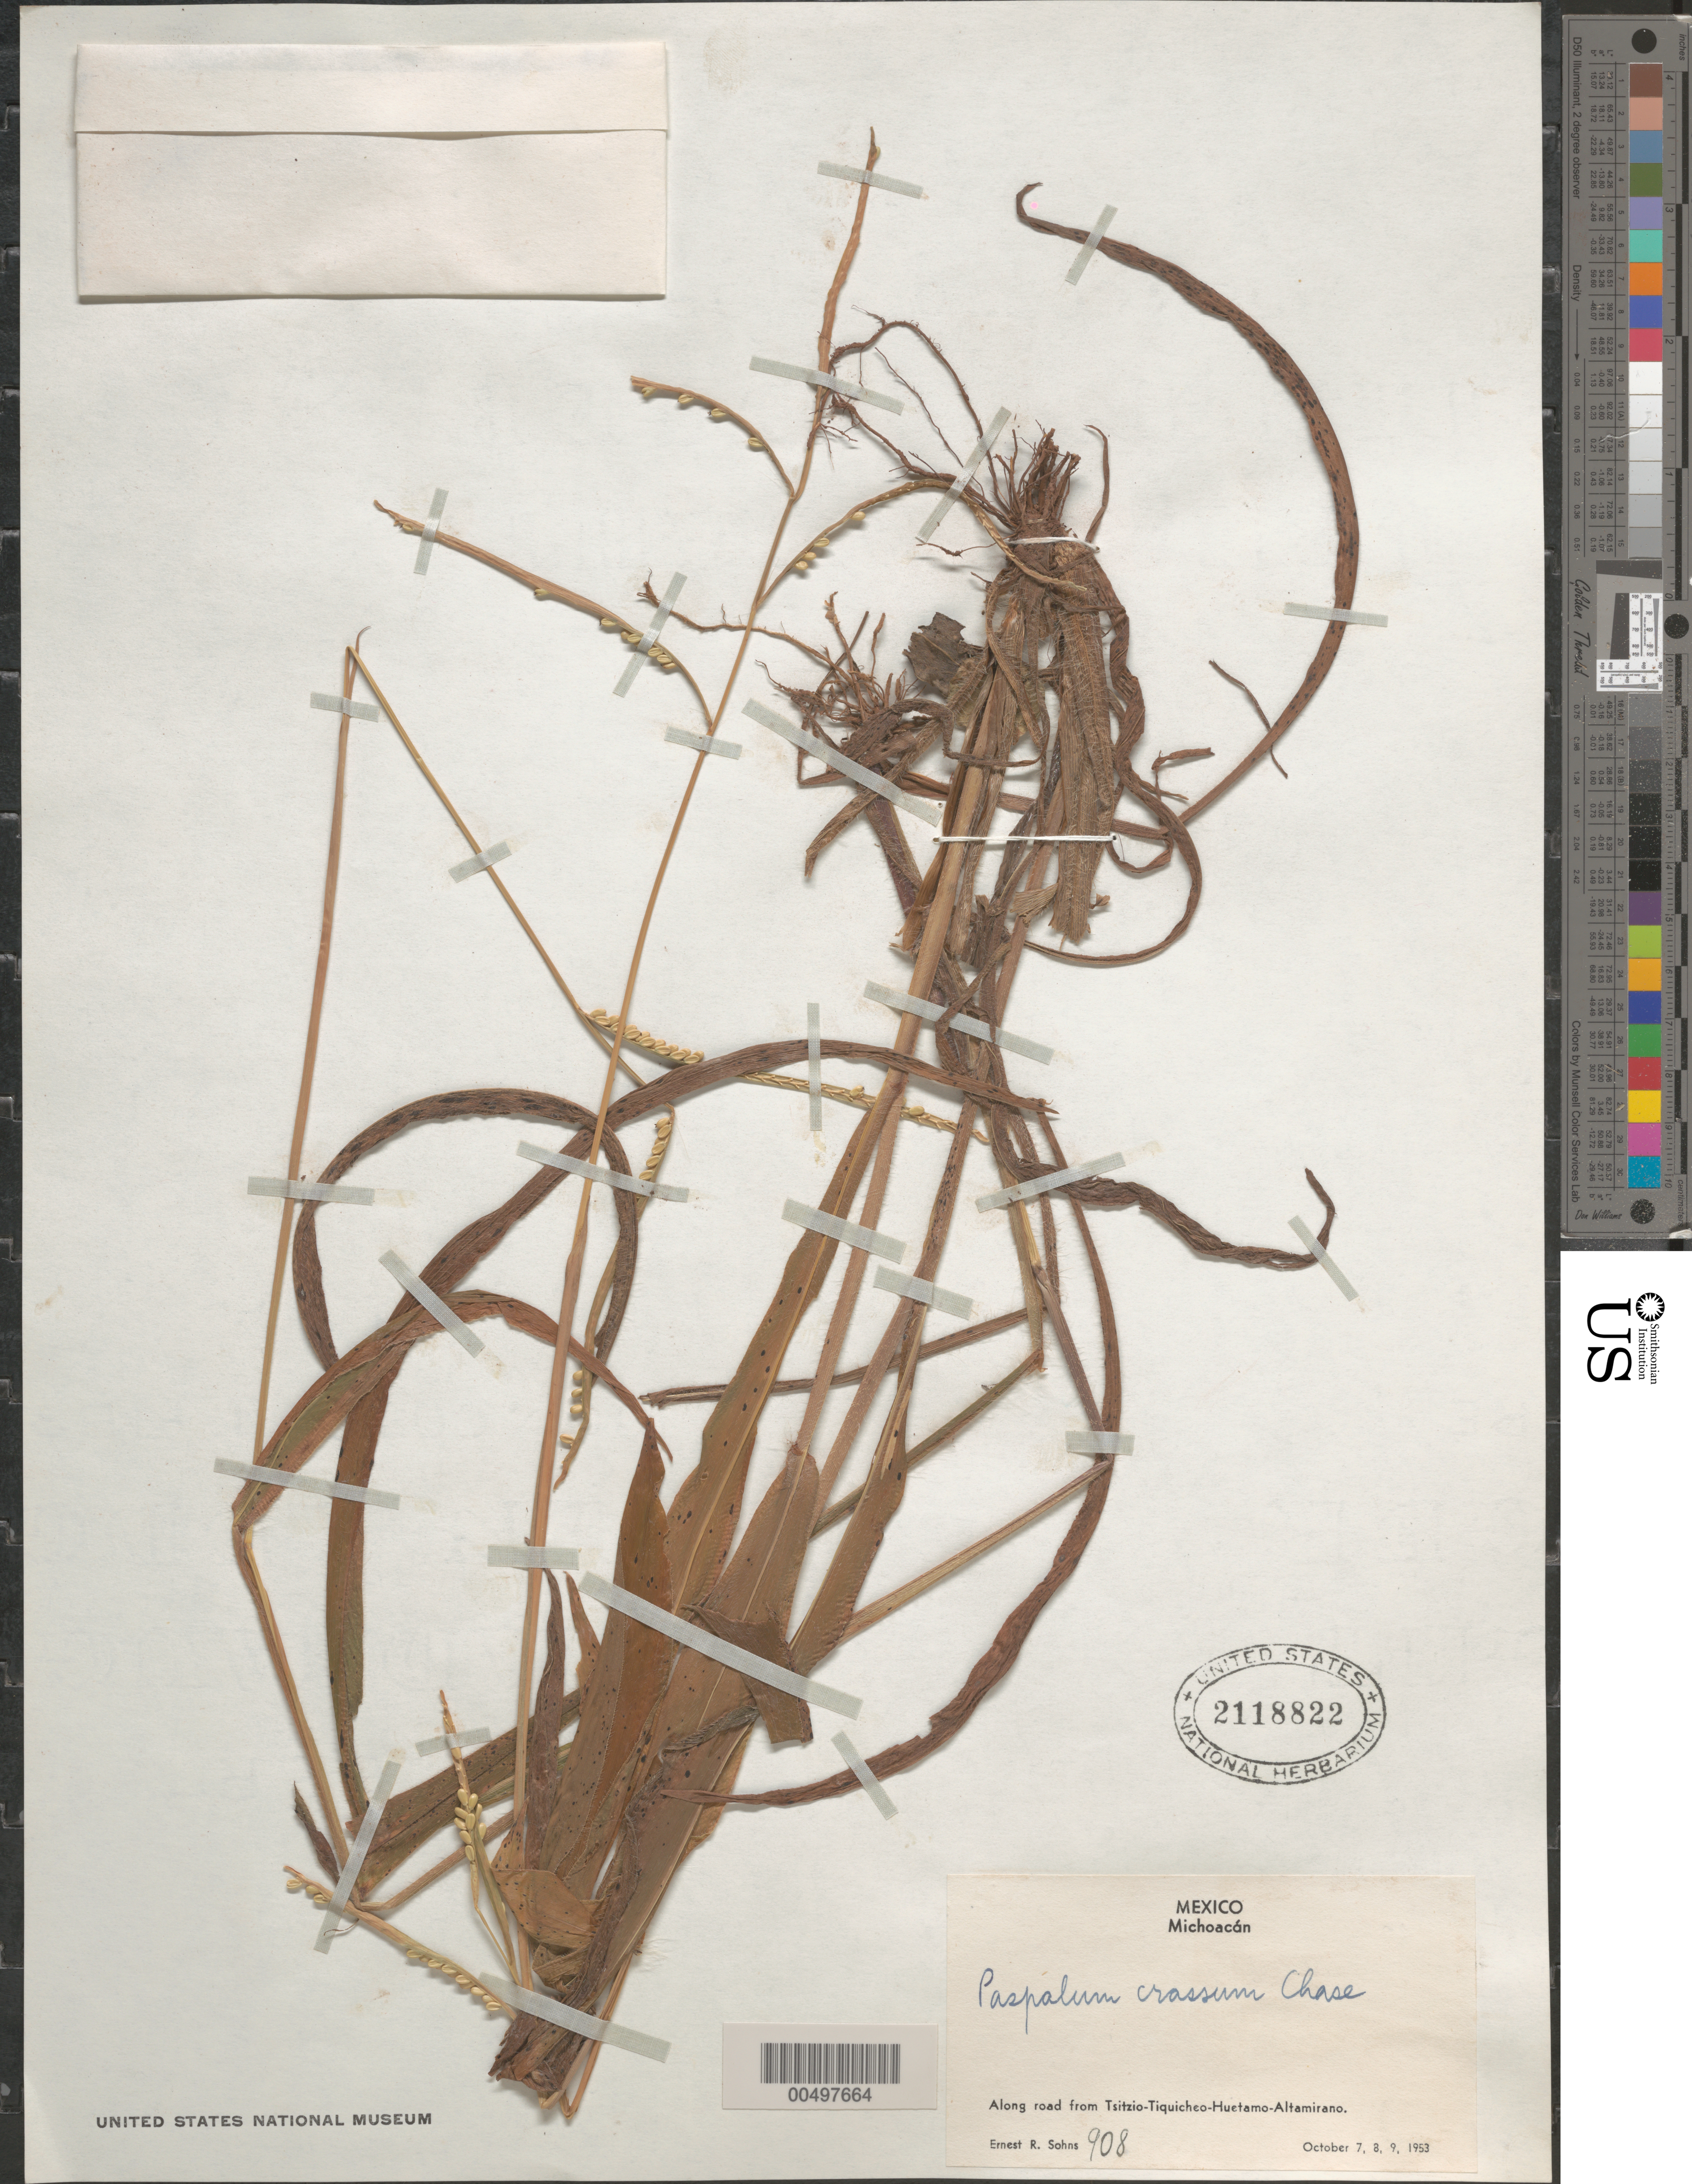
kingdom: Plantae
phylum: Tracheophyta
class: Liliopsida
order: Poales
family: Poaceae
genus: Paspalum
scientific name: Paspalum crassum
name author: Chase in Hitchc.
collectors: E. R. Sohns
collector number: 908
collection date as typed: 7 Oct 1953 to 9 Oct 1953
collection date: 1953-10-07/1953-10-09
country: Mexico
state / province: Michoacán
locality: Along rd from Tsitzio-Tiquicheo-Huetamo-Altamirano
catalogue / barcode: US 2118822